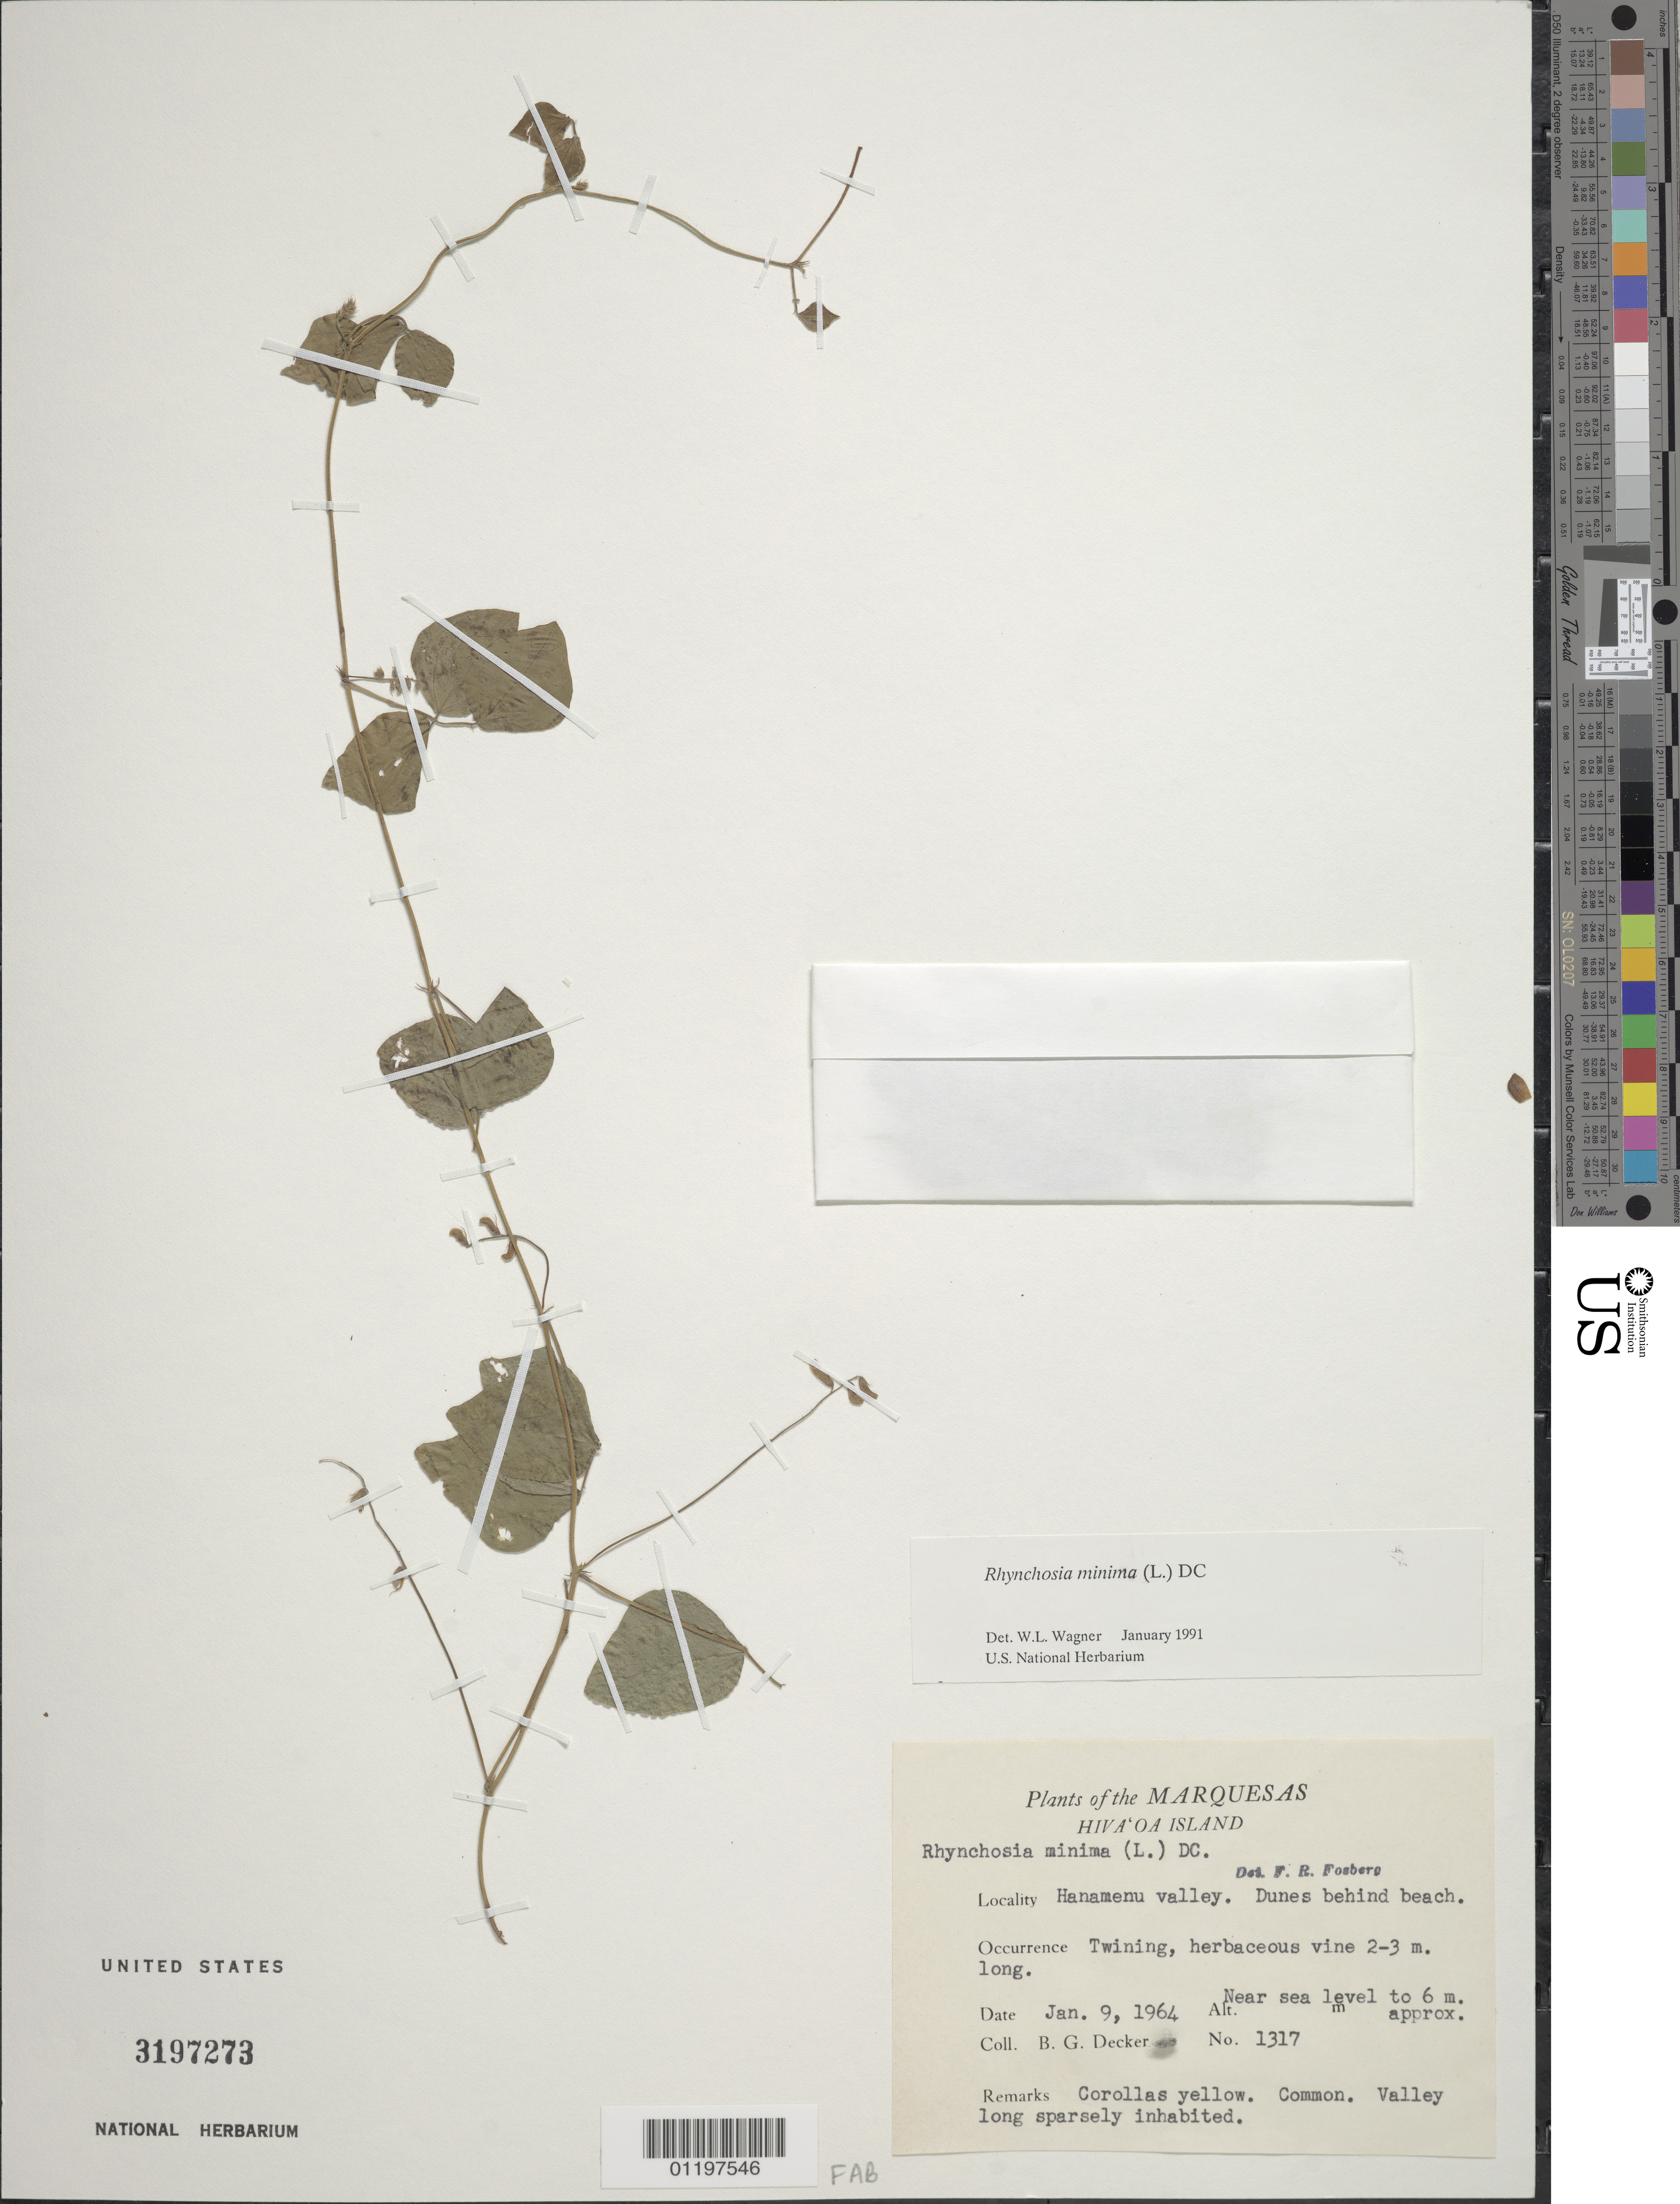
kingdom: Plantae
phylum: Tracheophyta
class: Magnoliopsida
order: Fabales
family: Fabaceae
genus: Rhynchosia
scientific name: Rhynchosia minima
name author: (L.) DC.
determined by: Wagner, W. L., (BOT), Smithsonian Institution - National Museum of Natural History (UNITED STATES)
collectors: B. G. Decker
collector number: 1317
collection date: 1964-01-09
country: French Polynesia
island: Hiva Oa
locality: Hanamenu Valley, dunes behind beach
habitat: Common. Valley long sparsely inhabited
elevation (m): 0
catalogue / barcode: US 3197273